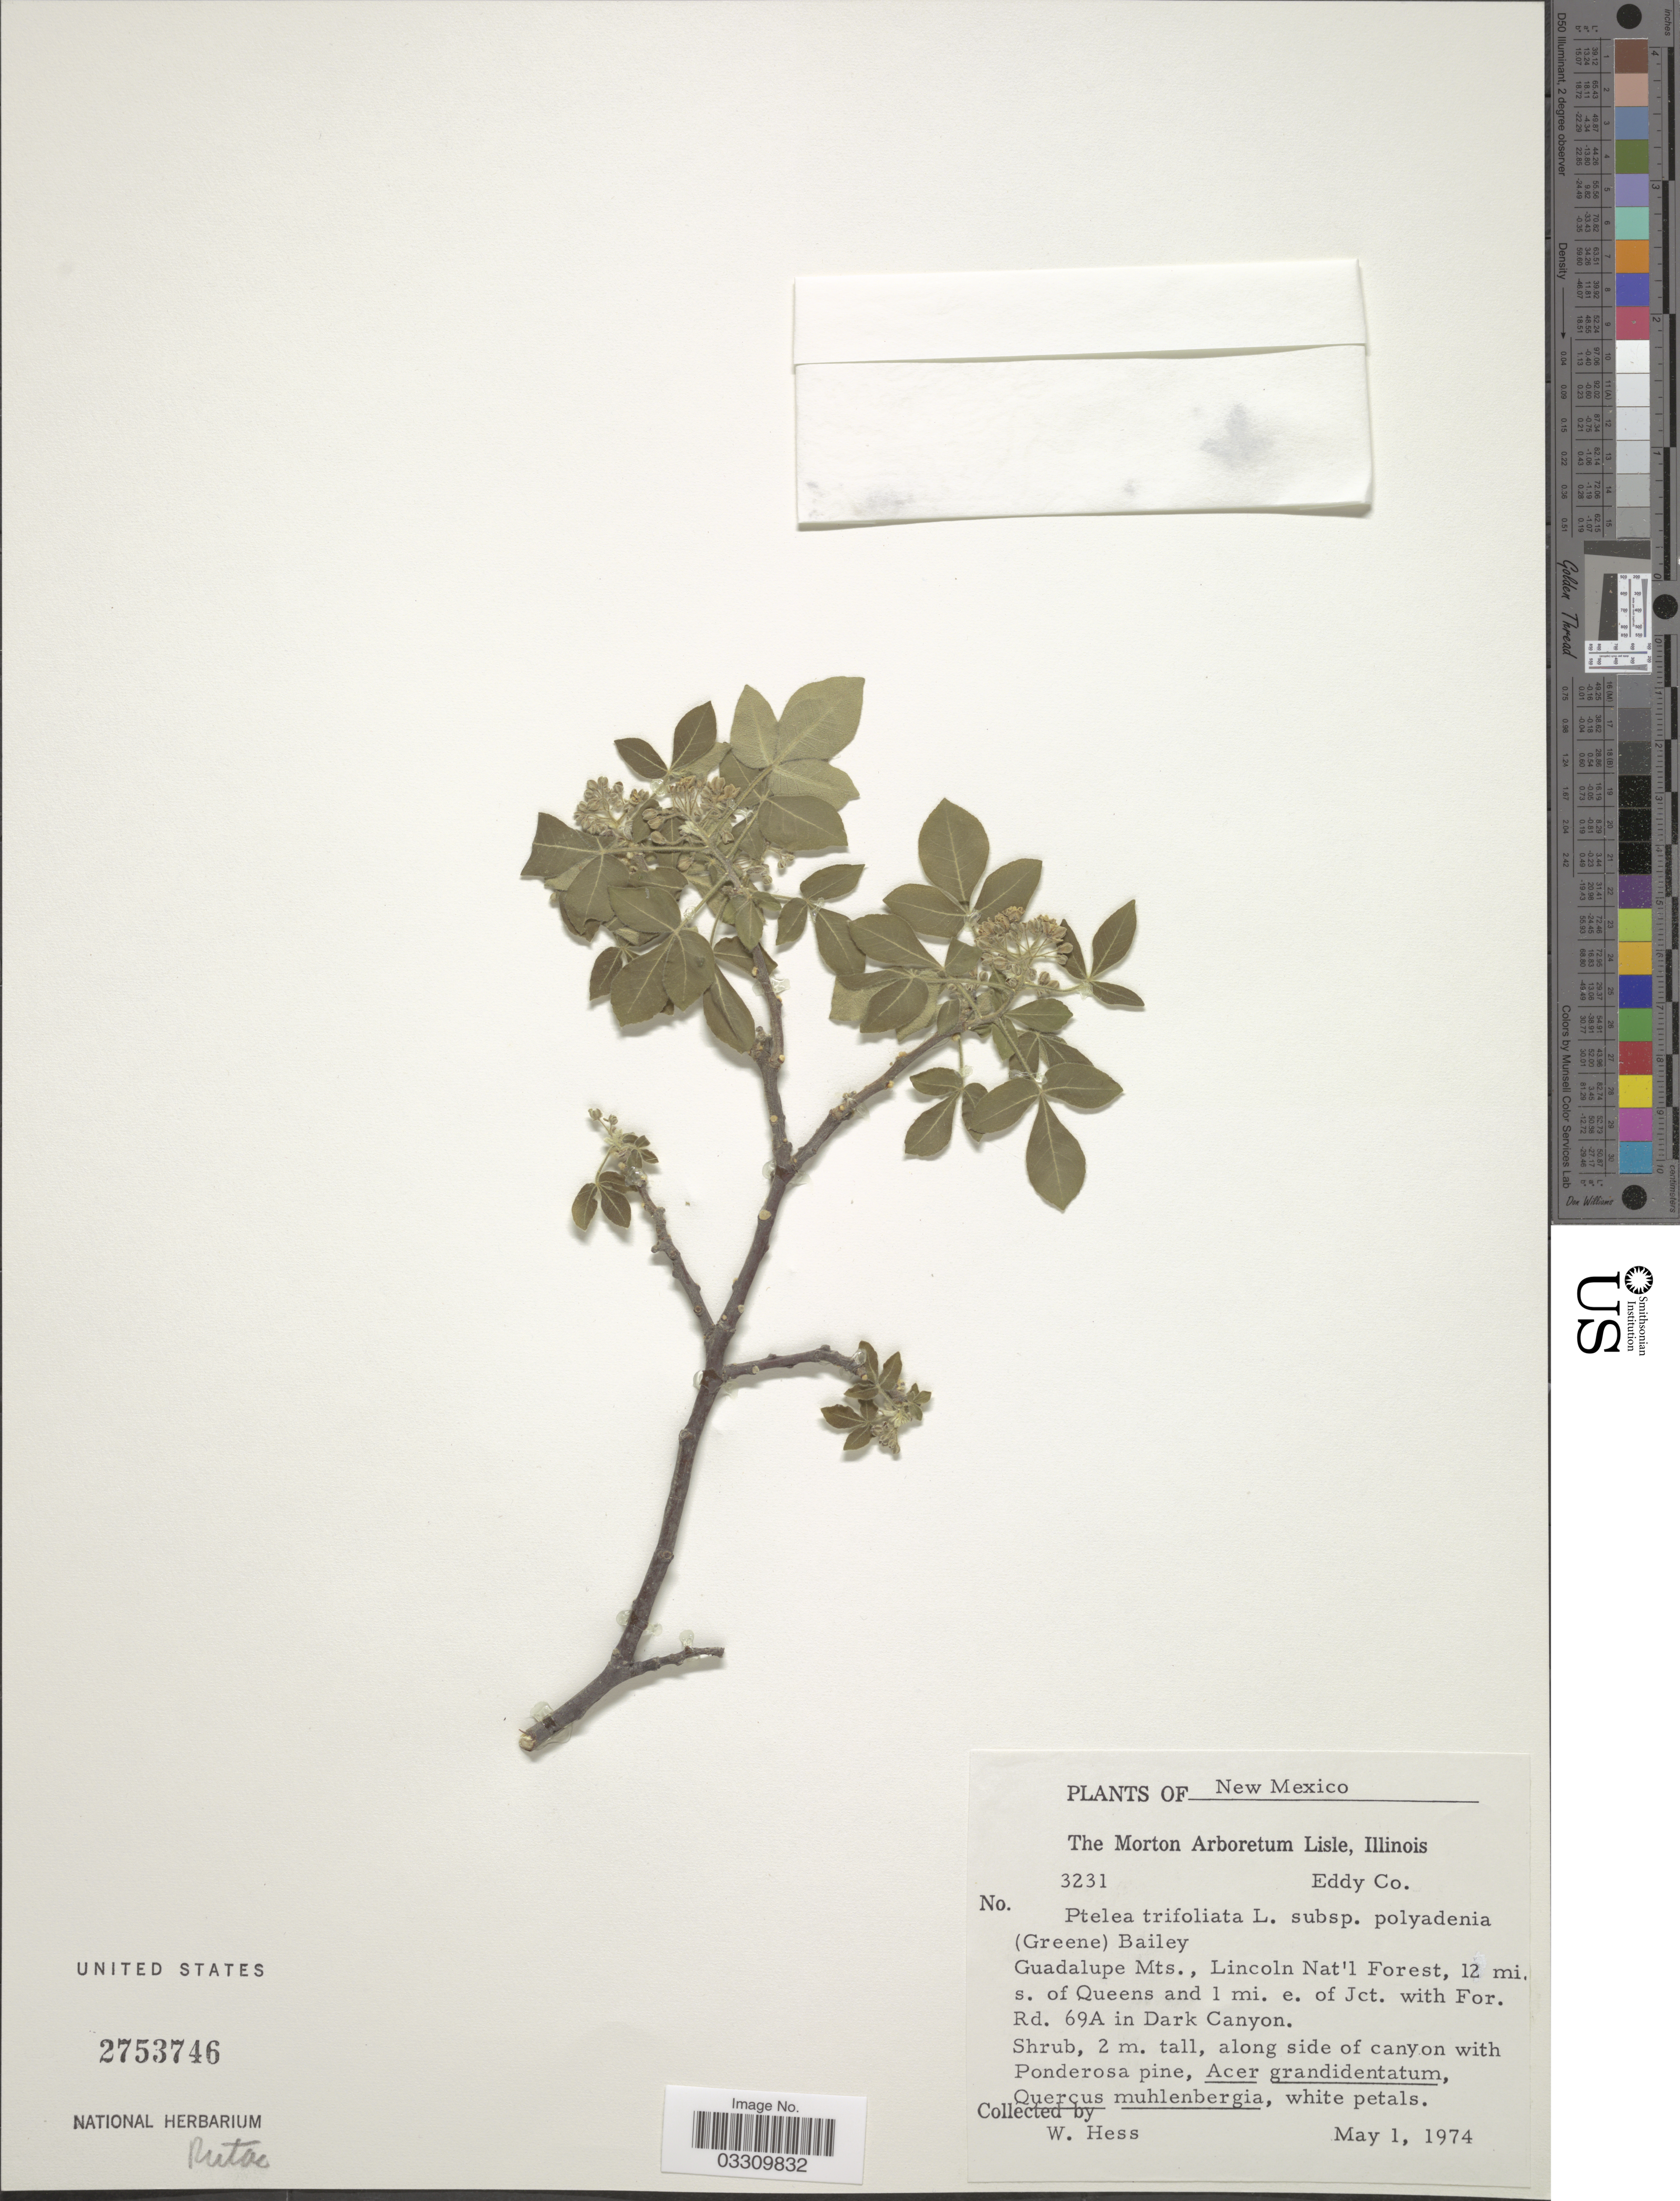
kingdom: Plantae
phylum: Tracheophyta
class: Magnoliopsida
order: Sapindales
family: Rutaceae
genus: Ptelea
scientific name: Ptelea trifoliata subsp. polyadenia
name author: (Greene) V. L. Bailey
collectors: W. Hess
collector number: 3231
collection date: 1974-05-01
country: United States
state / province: New Mexico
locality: Eddy Co. (Greene) Guadalupe Mts., Lincoln Nat'l Forest, 12 mi. s. of Queens and 1 mi. e. of Jct. with For. Rd. 69A in Dark Canyon.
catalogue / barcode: US 2753746